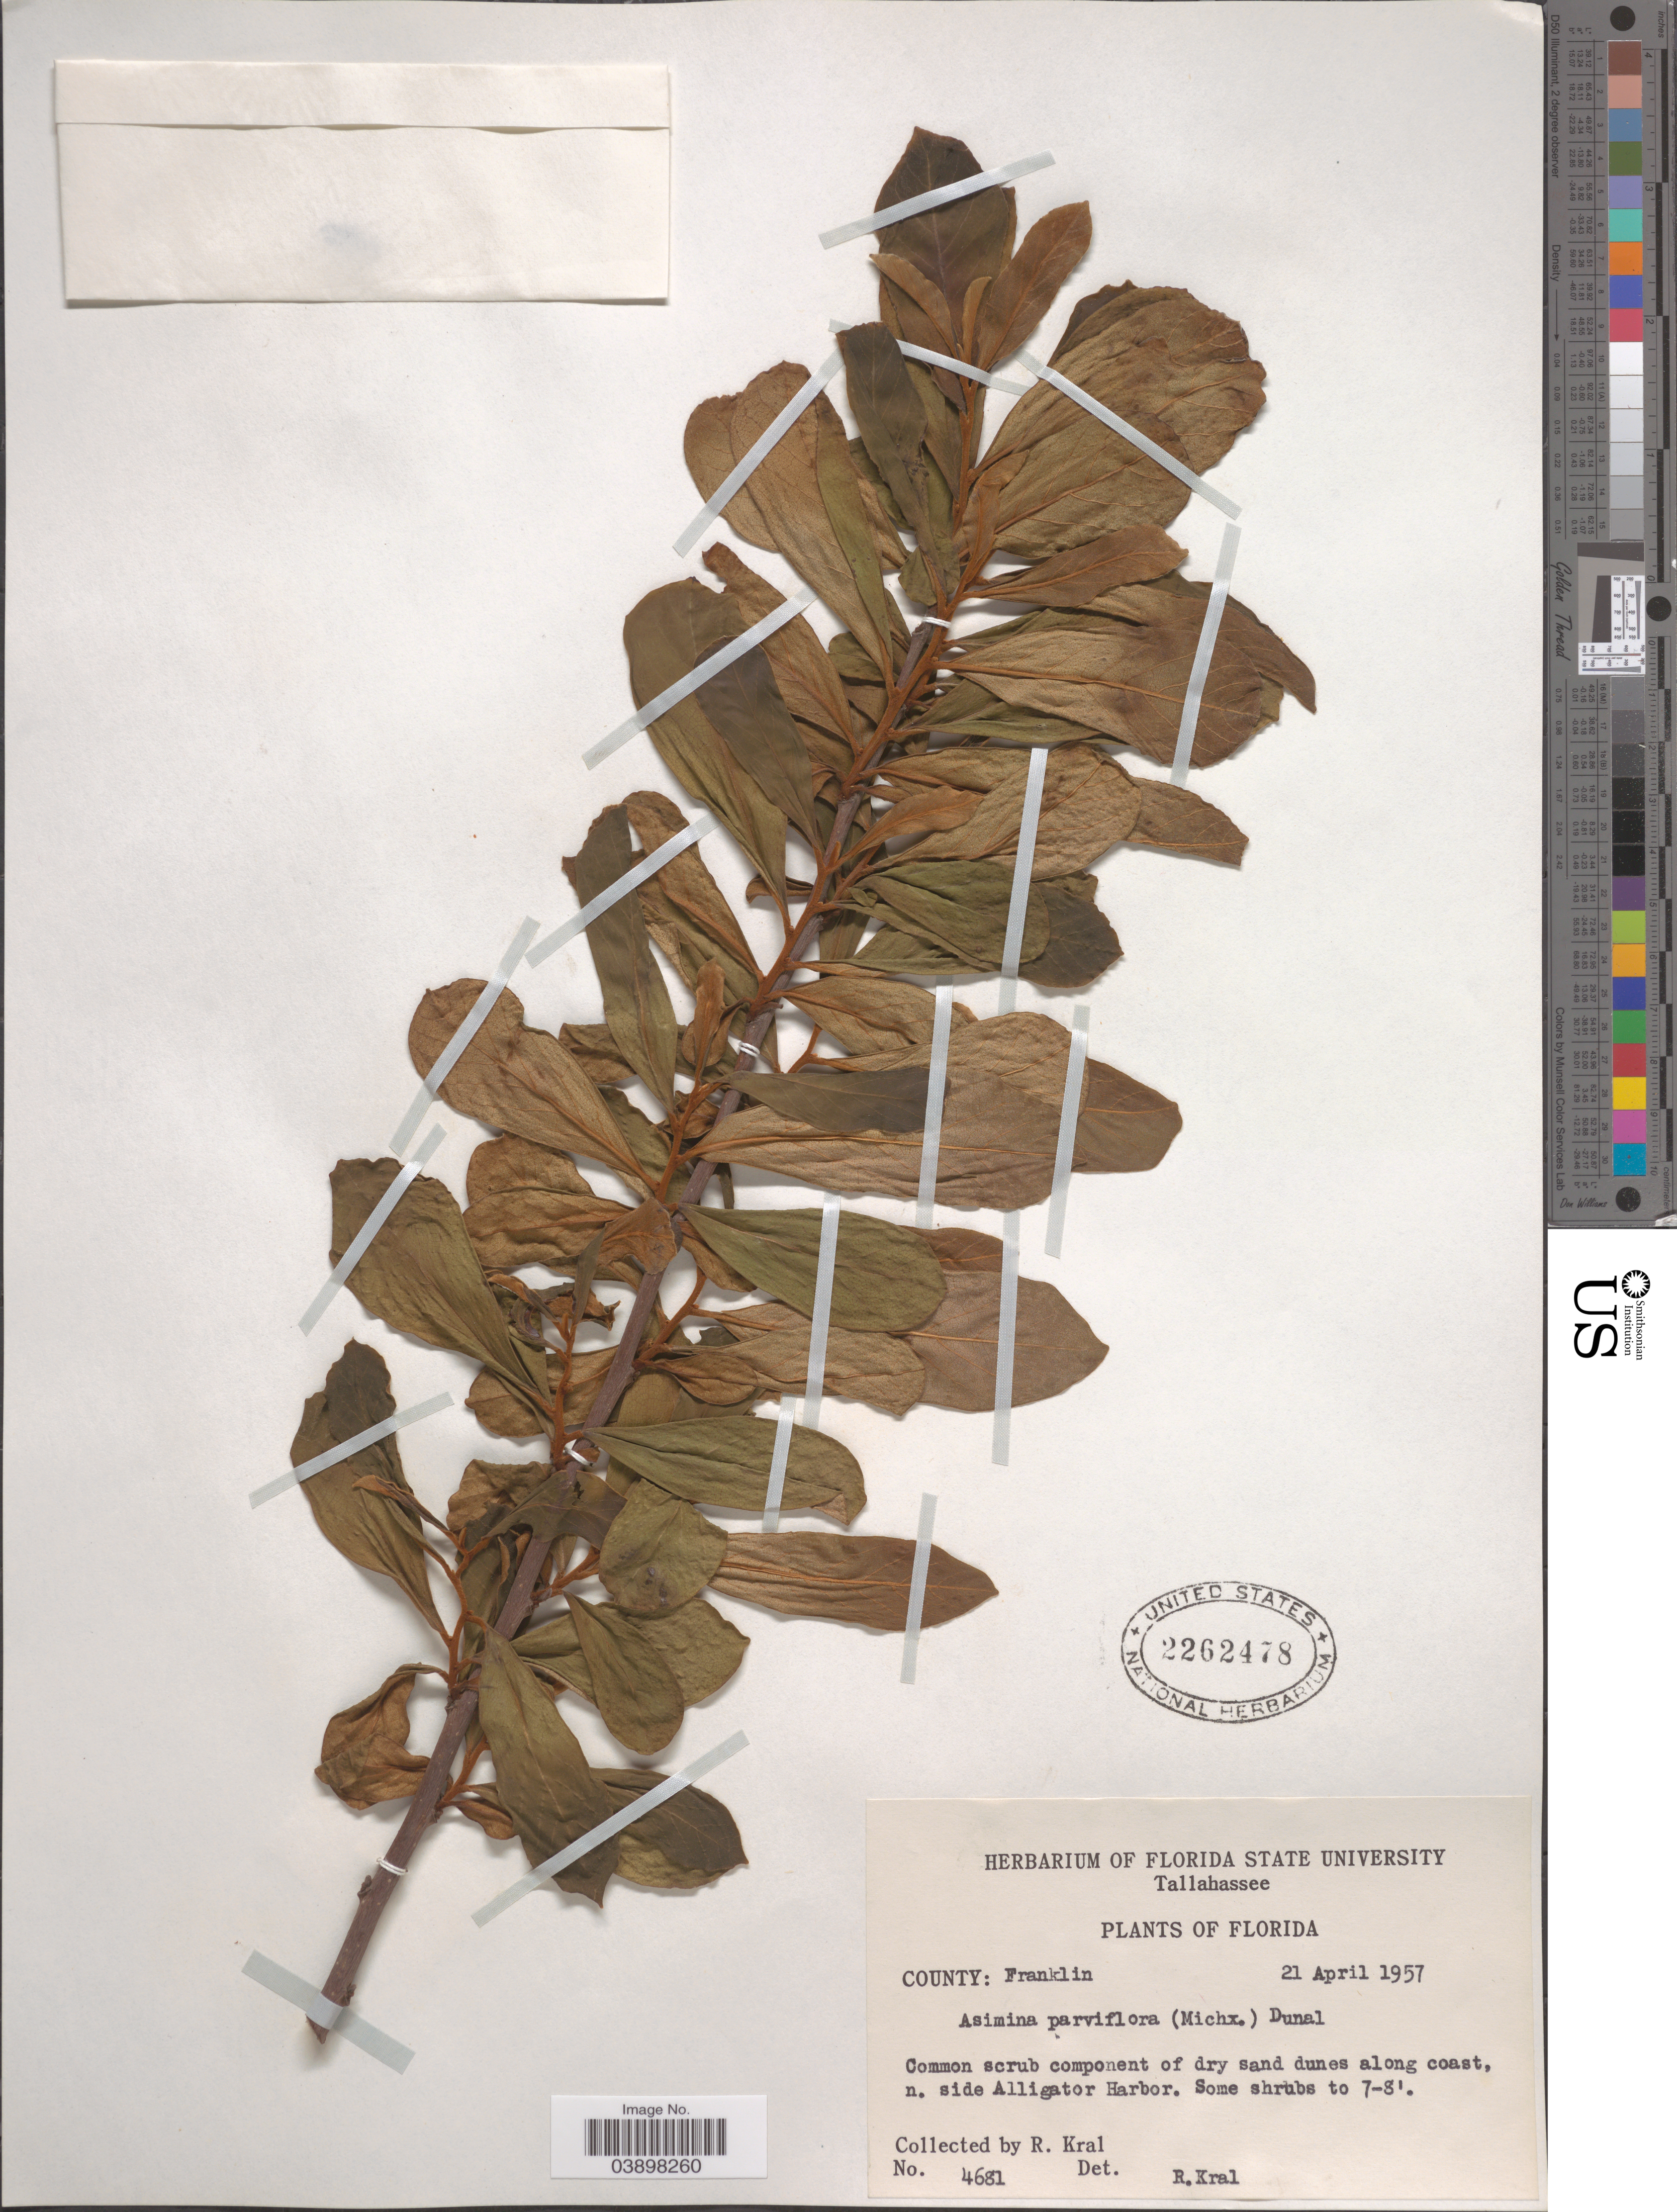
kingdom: Plantae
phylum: Tracheophyta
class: Magnoliopsida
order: Magnoliales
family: Annonaceae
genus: Asimina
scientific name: Asimina parviflora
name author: (Michx.) Dunal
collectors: R. Kral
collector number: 4681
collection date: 1957-04-21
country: United States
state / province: Florida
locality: County: Franklin. Along coast, n. side Alligator Harbor.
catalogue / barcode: US 2262478